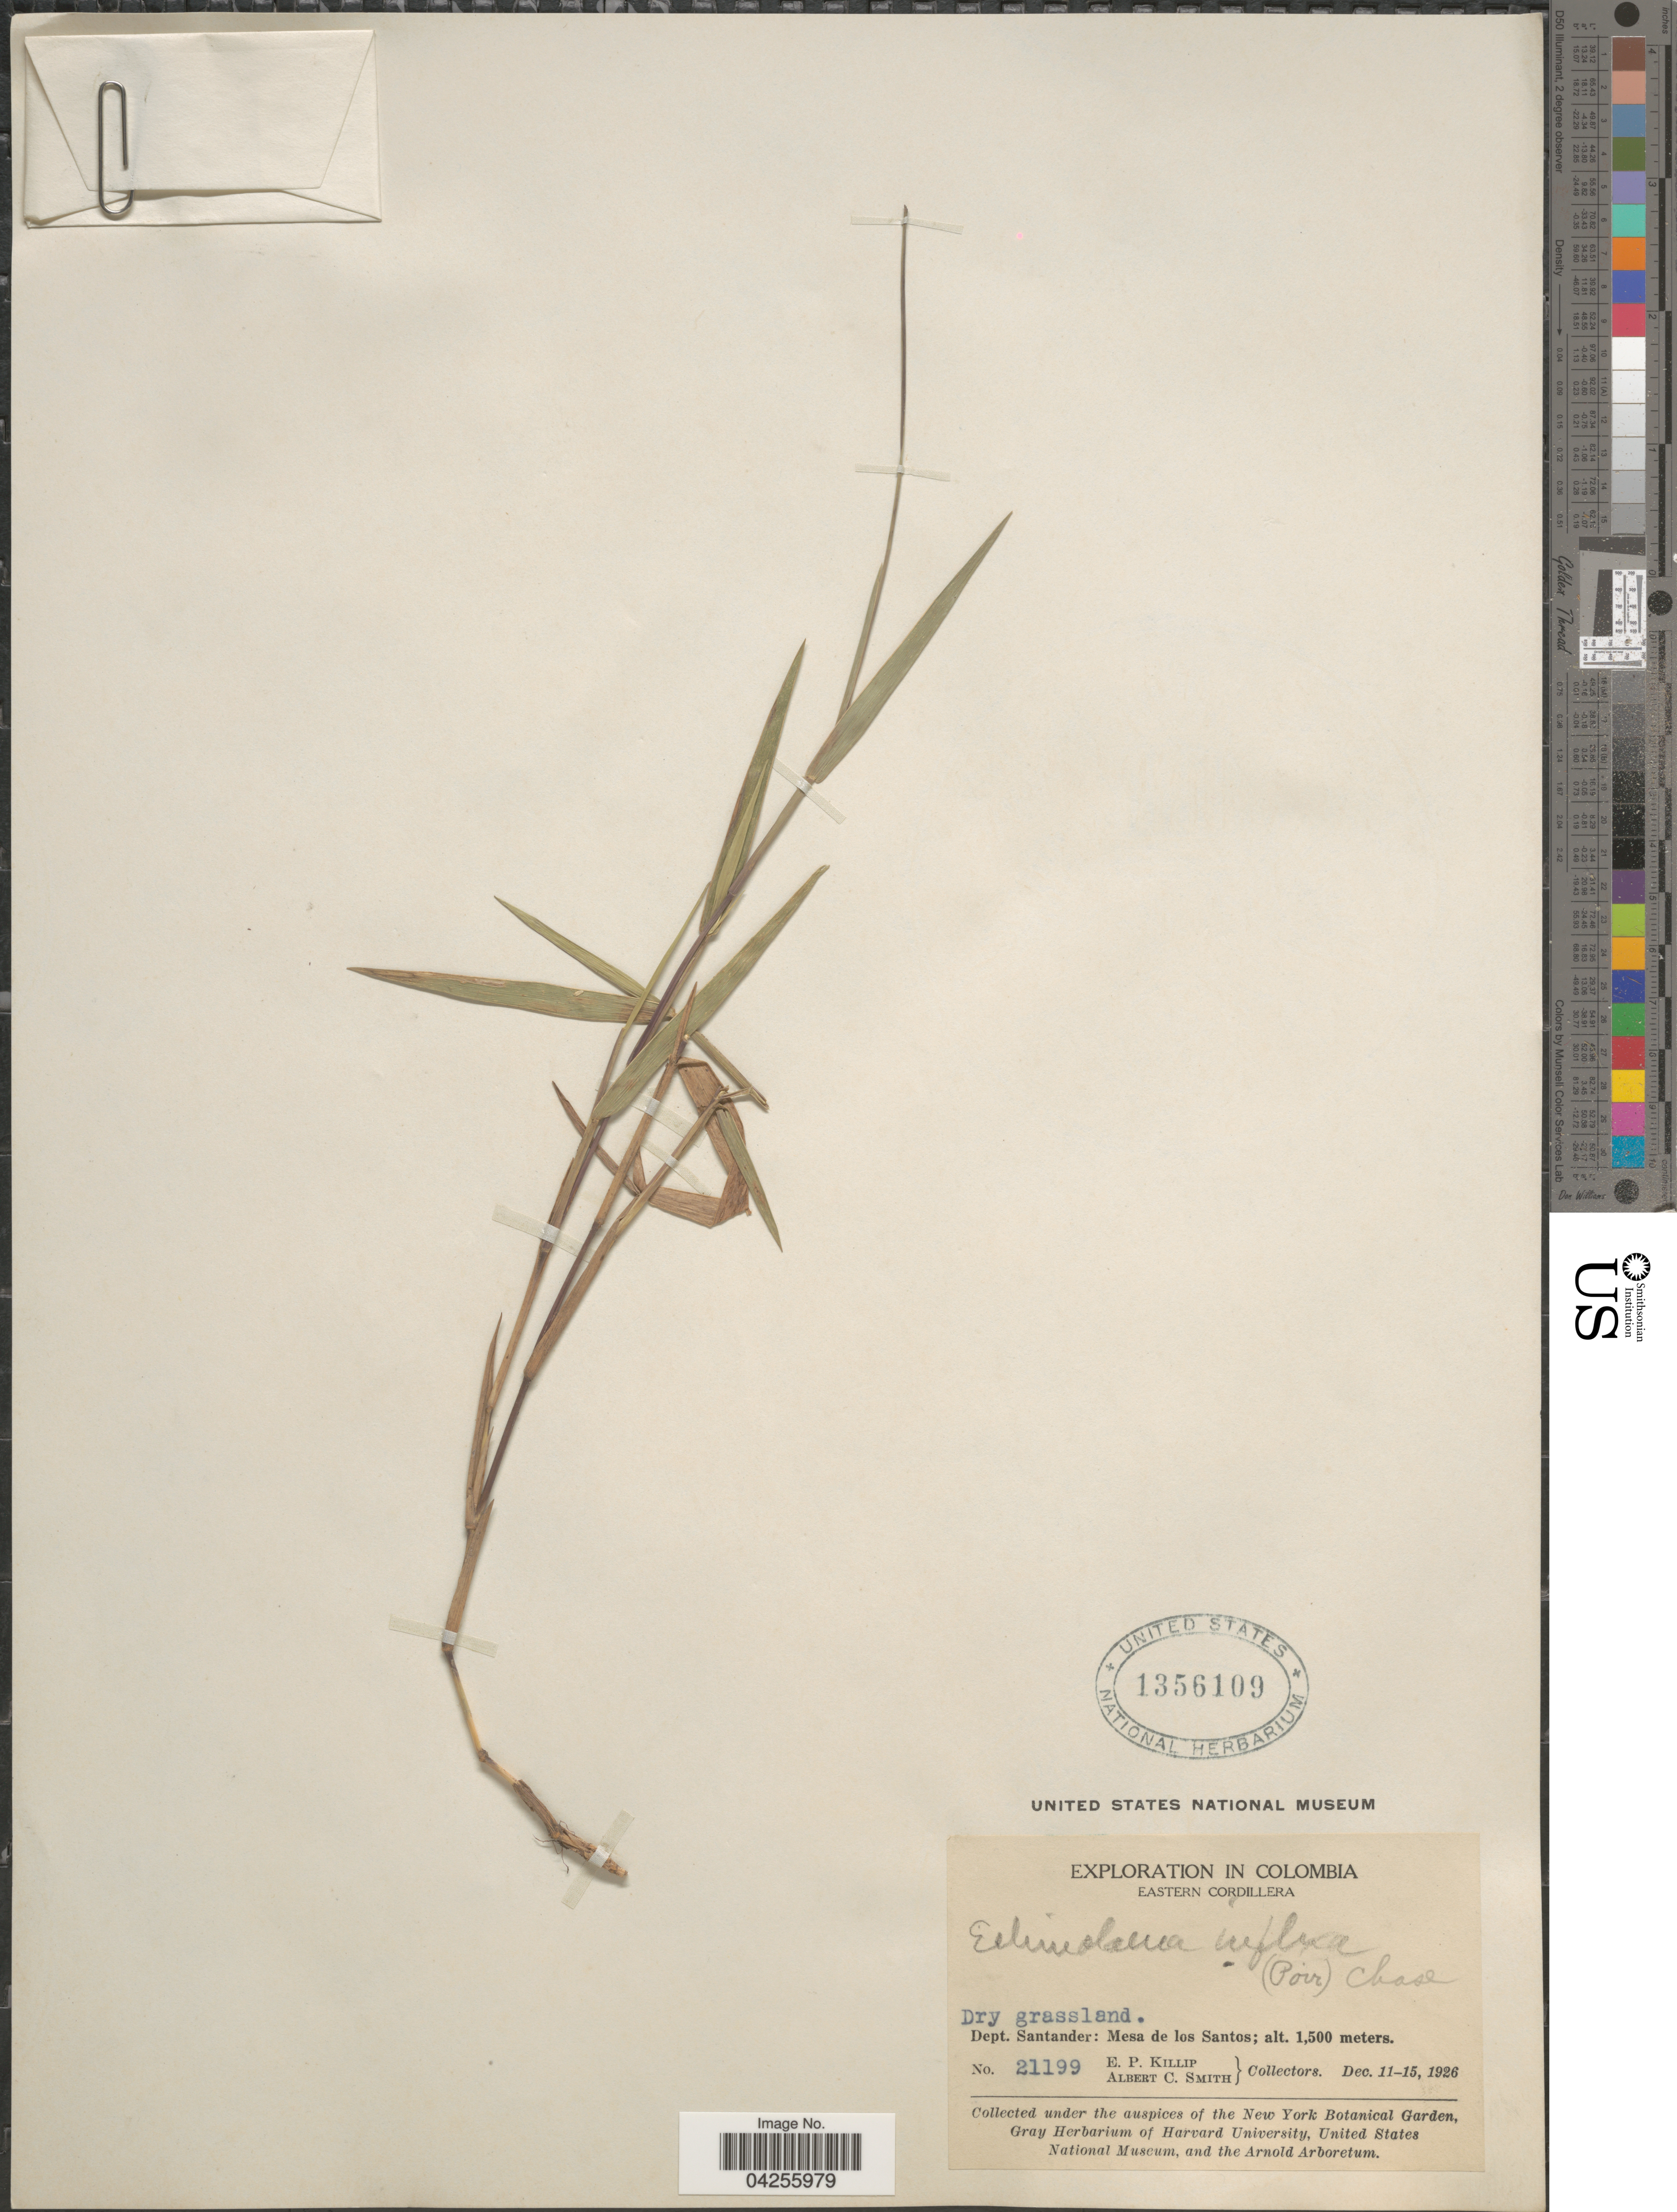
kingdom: Plantae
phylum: Tracheophyta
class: Liliopsida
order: Poales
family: Poaceae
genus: Echinolaena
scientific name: Echinolaena inflexa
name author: (Poir.) Chase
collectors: E. P. Killip & A. C. Smith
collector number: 21199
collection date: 1926-12-11/1926-12-15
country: Colombia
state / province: Santander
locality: Exploration in Colombia. Eastern Cordillera. Dept. Santander: Mesa de los Santos.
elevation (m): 1500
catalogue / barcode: US 1356109